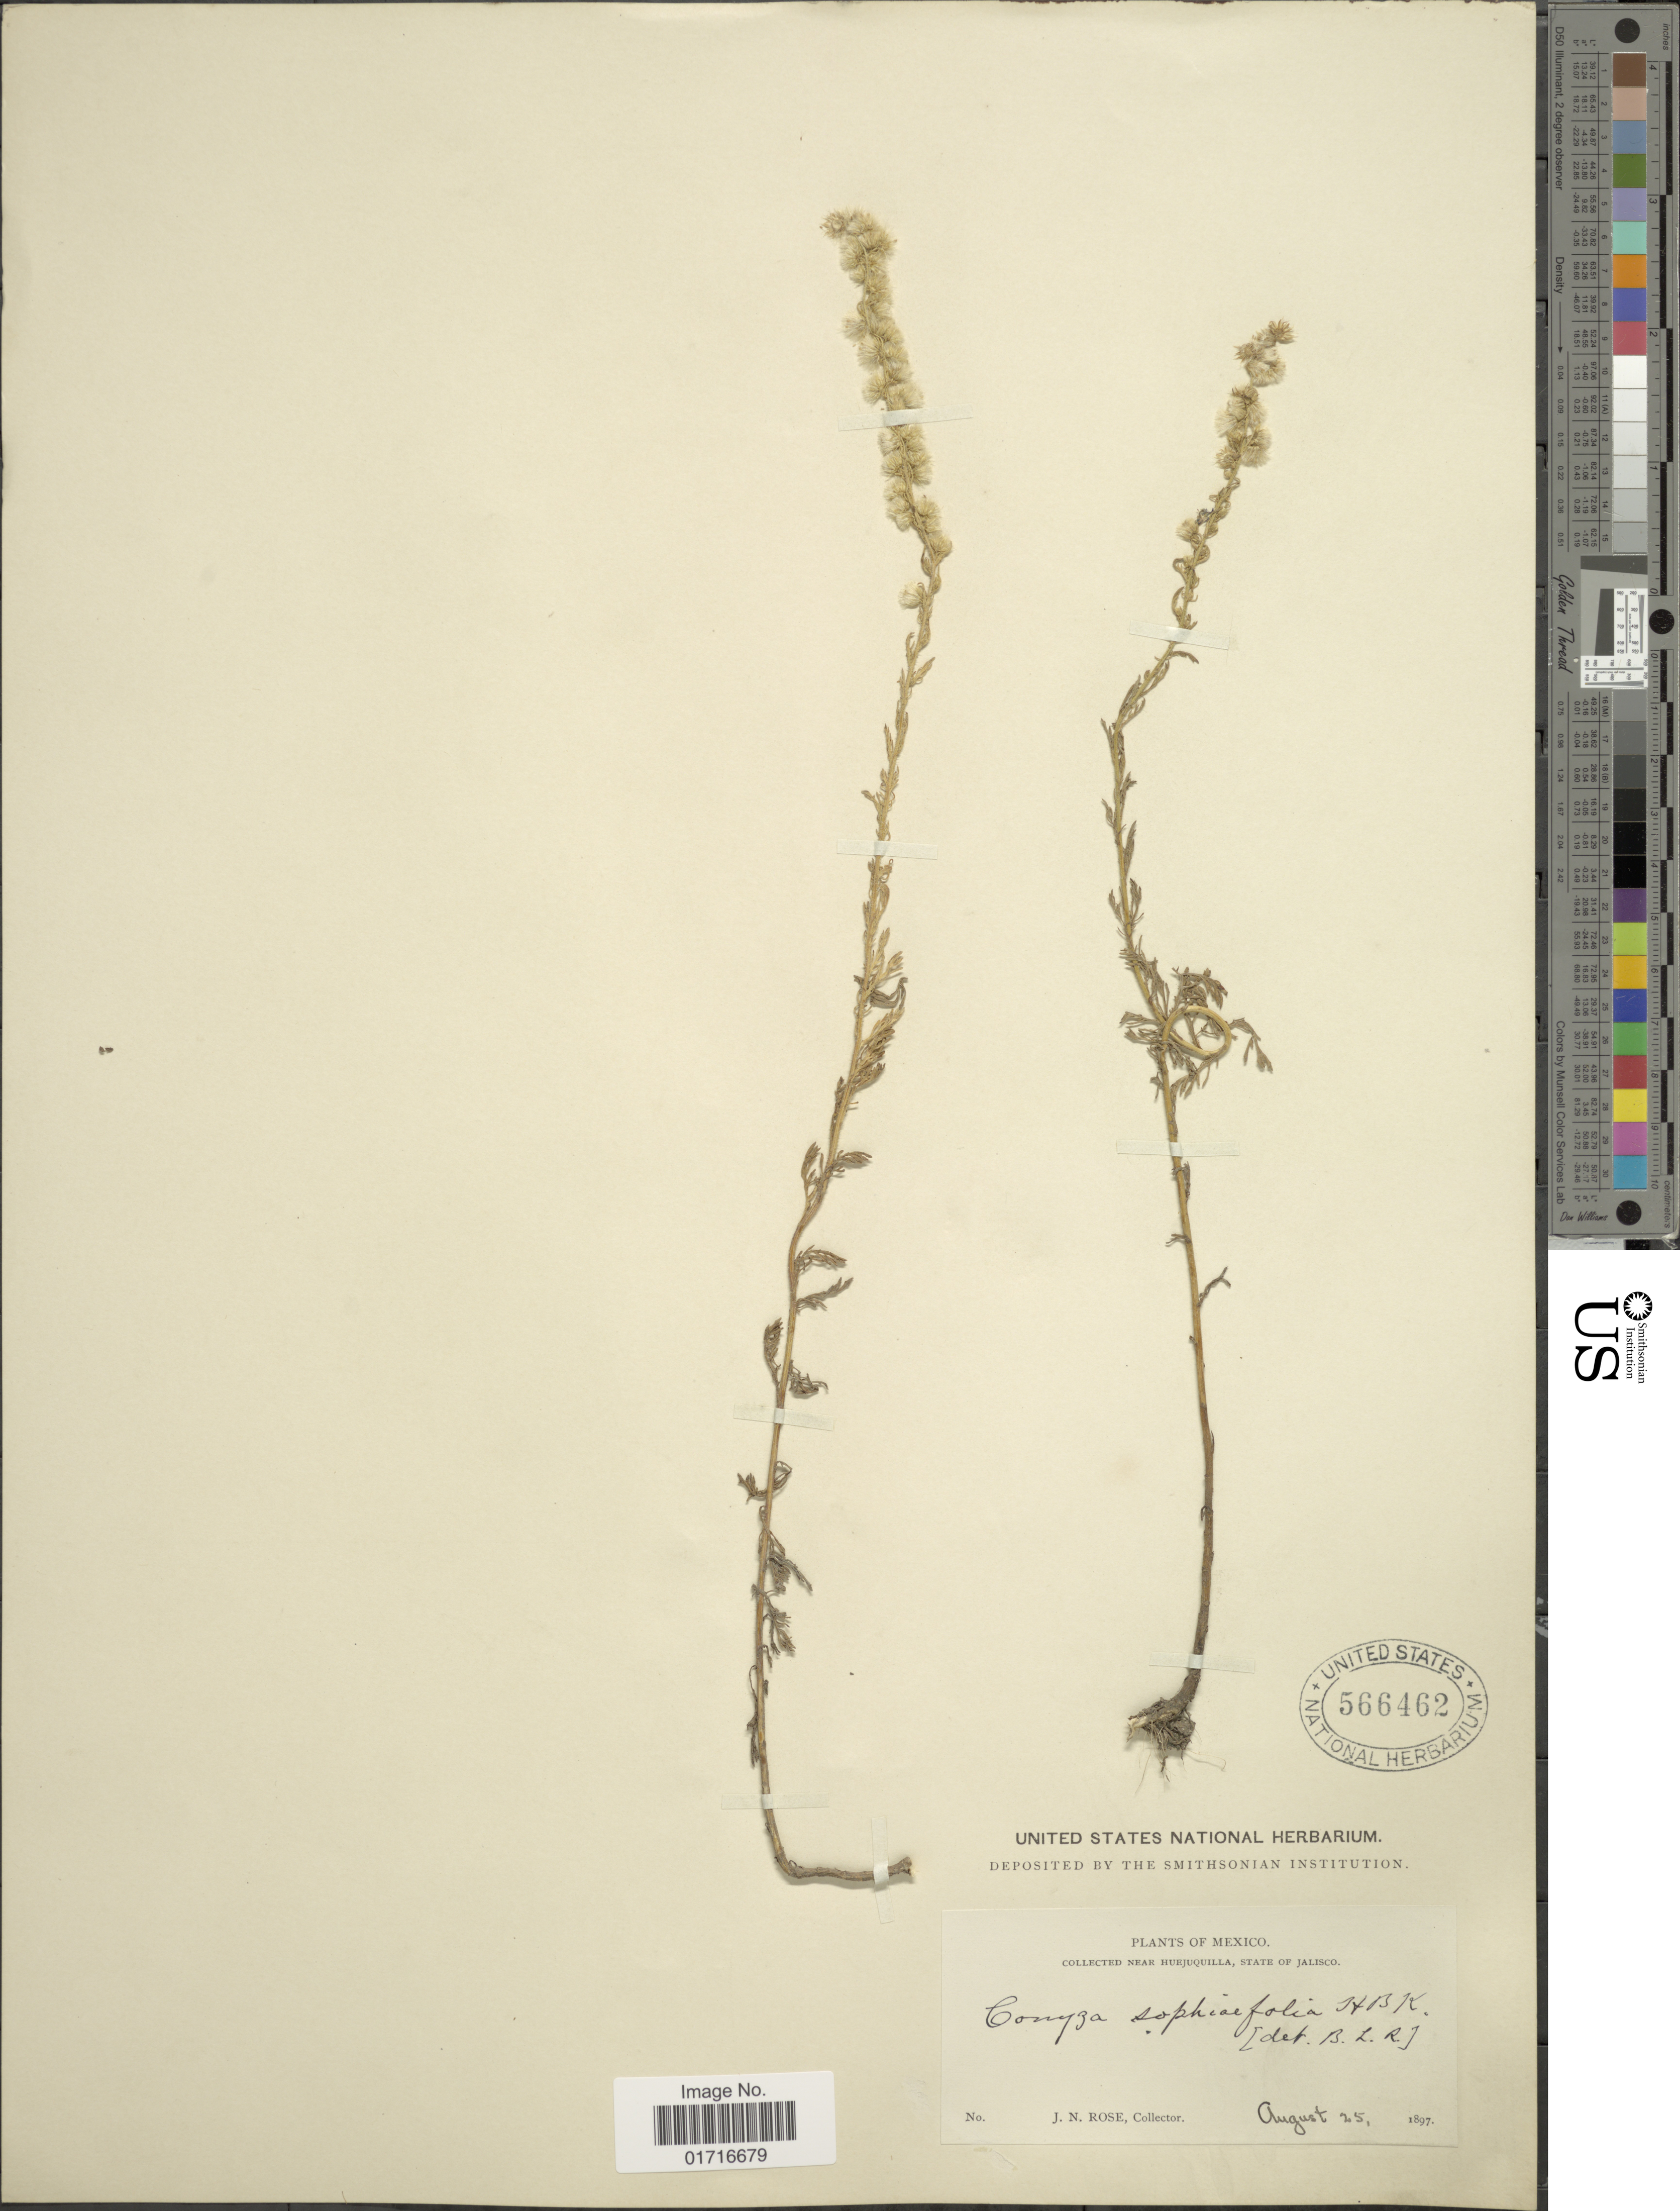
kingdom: Plantae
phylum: Tracheophyta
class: Magnoliopsida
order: Asterales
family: Asteraceae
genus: Conyza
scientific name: Conyza sophiaefolia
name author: Kunth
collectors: J. N. Rose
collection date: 1897-08-25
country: Mexico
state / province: Jalisco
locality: Near Huejuquilla, State of Jalisco.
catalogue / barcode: US 566462